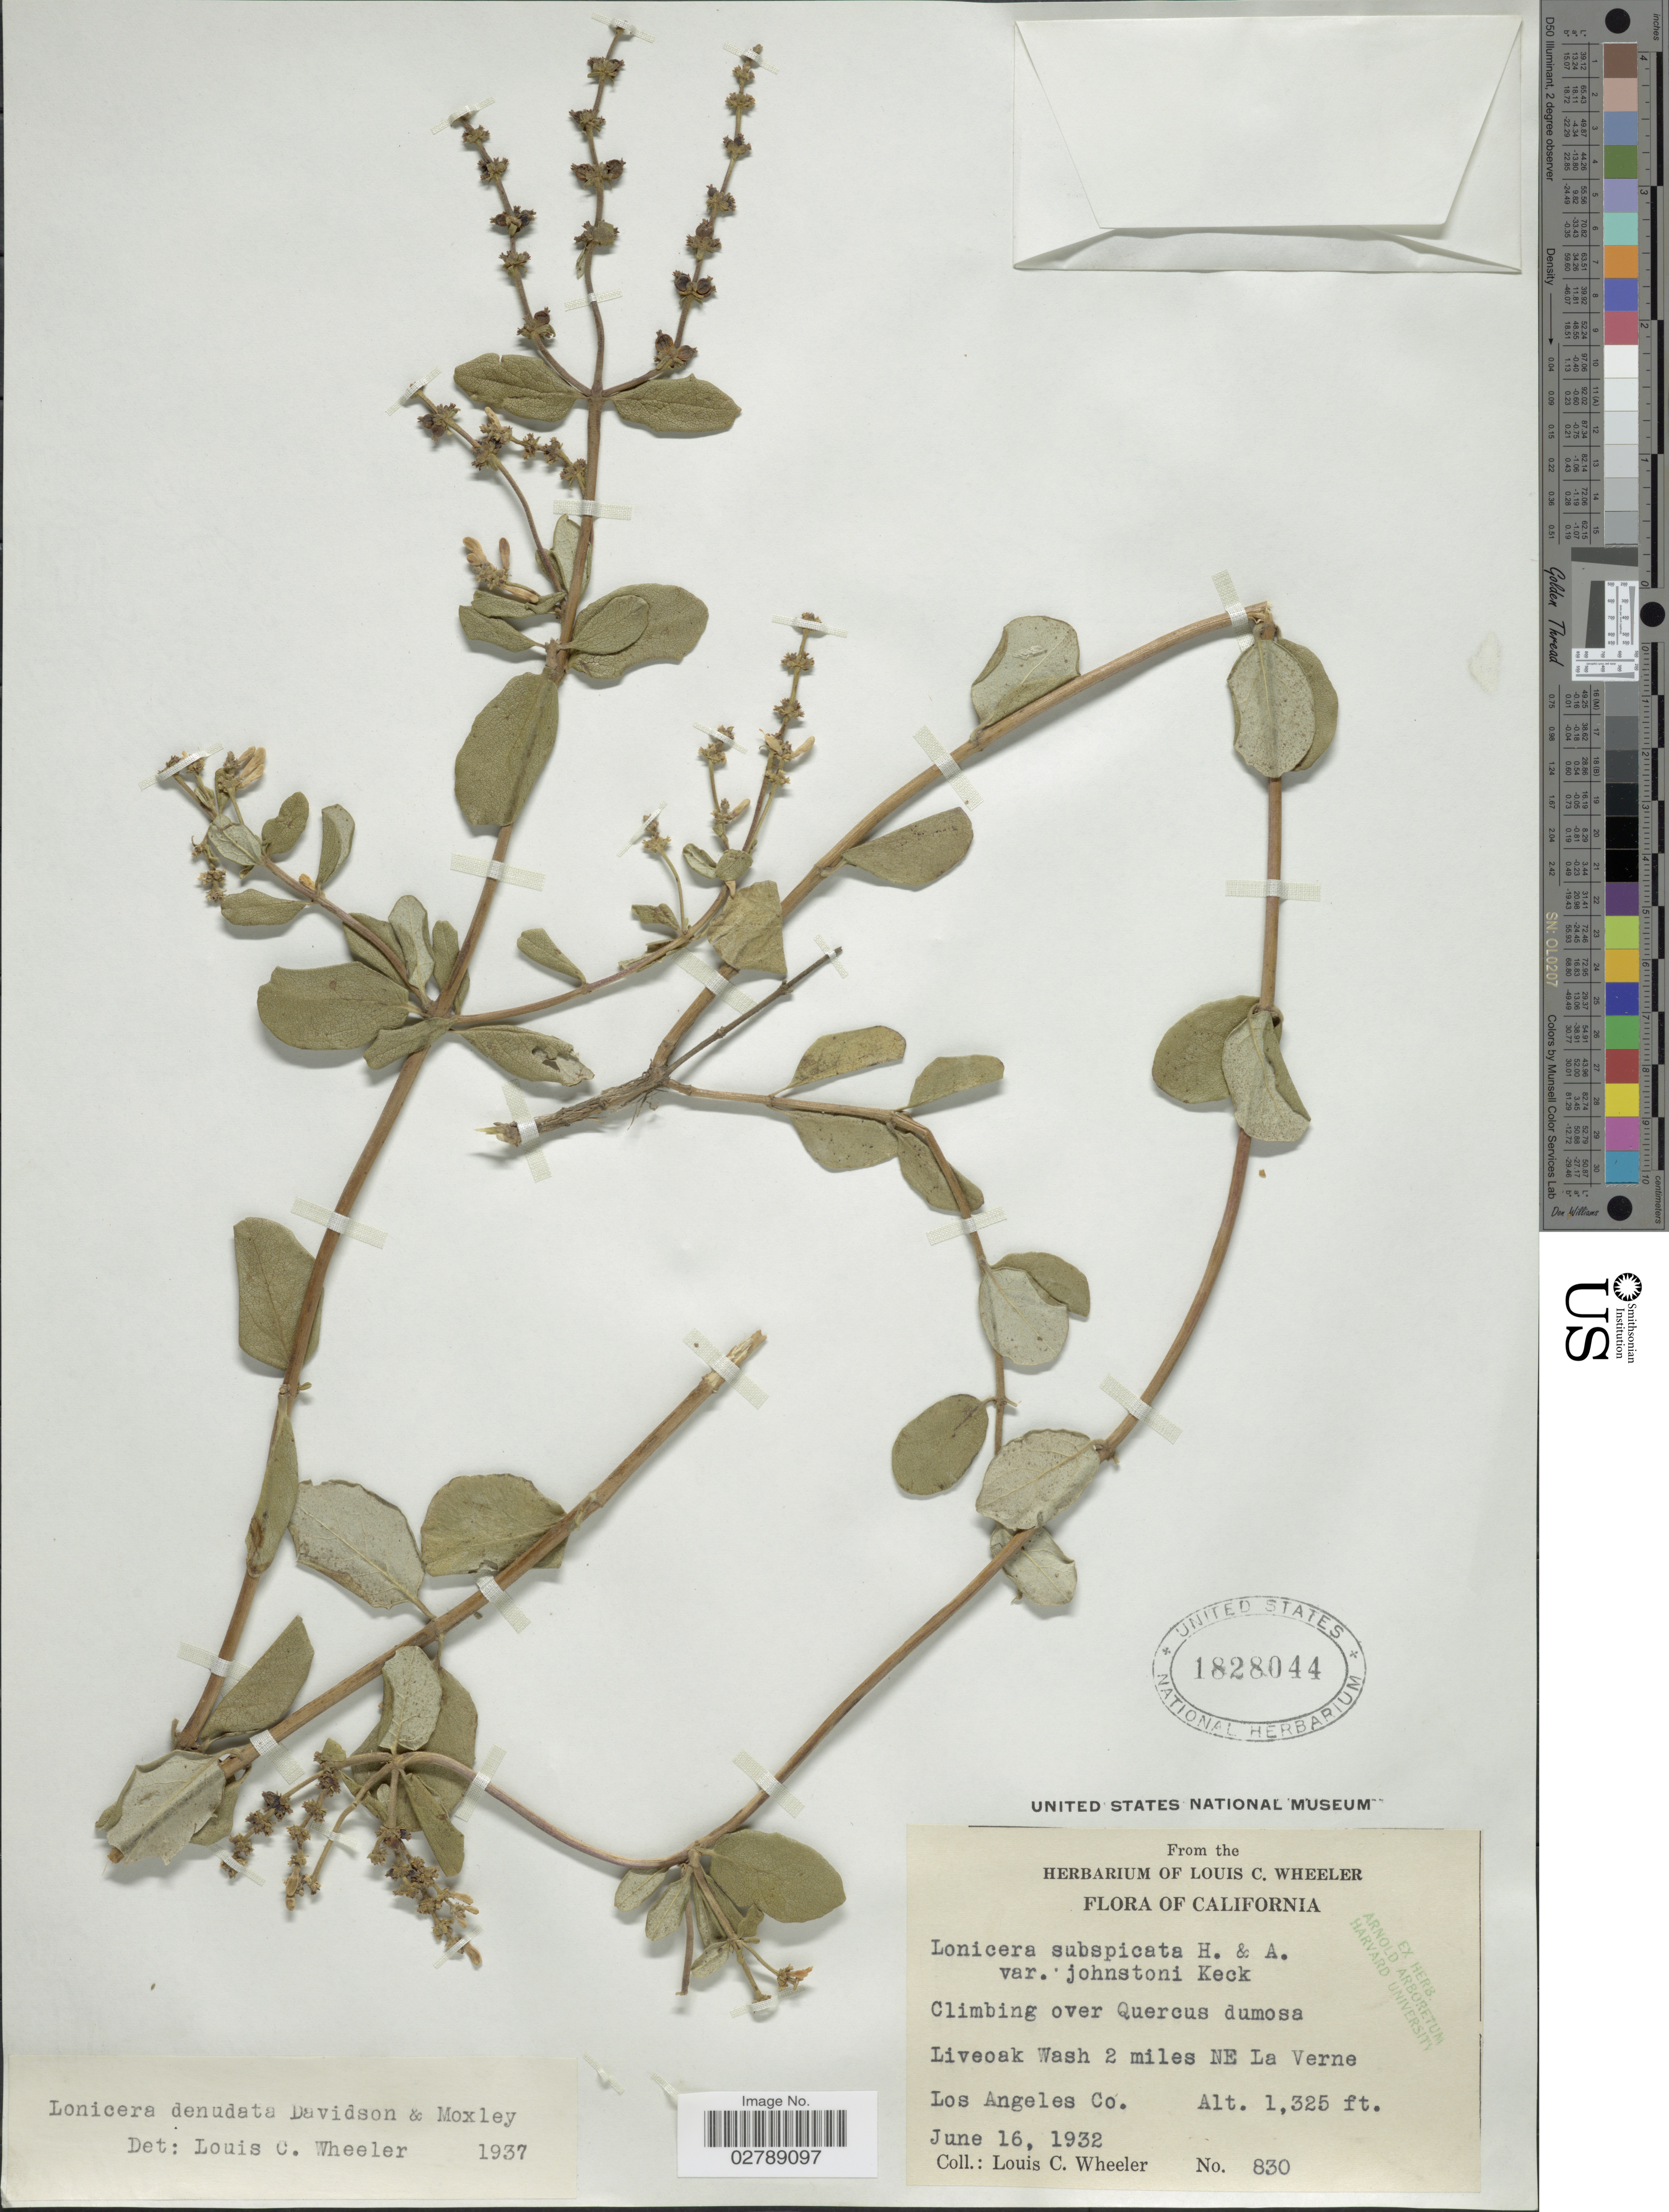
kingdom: Plantae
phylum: Tracheophyta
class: Magnoliopsida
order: Dipsacales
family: Caprifoliaceae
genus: Lonicera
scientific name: Lonicera denudata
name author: Davidson & Moxley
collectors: L. C. Wheeler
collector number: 830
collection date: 1932-06-16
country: United States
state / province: California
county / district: Los Angeles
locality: Liveoak Wash 2 miles NE La Verne Los Angeles Co.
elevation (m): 404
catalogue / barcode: US 1828044